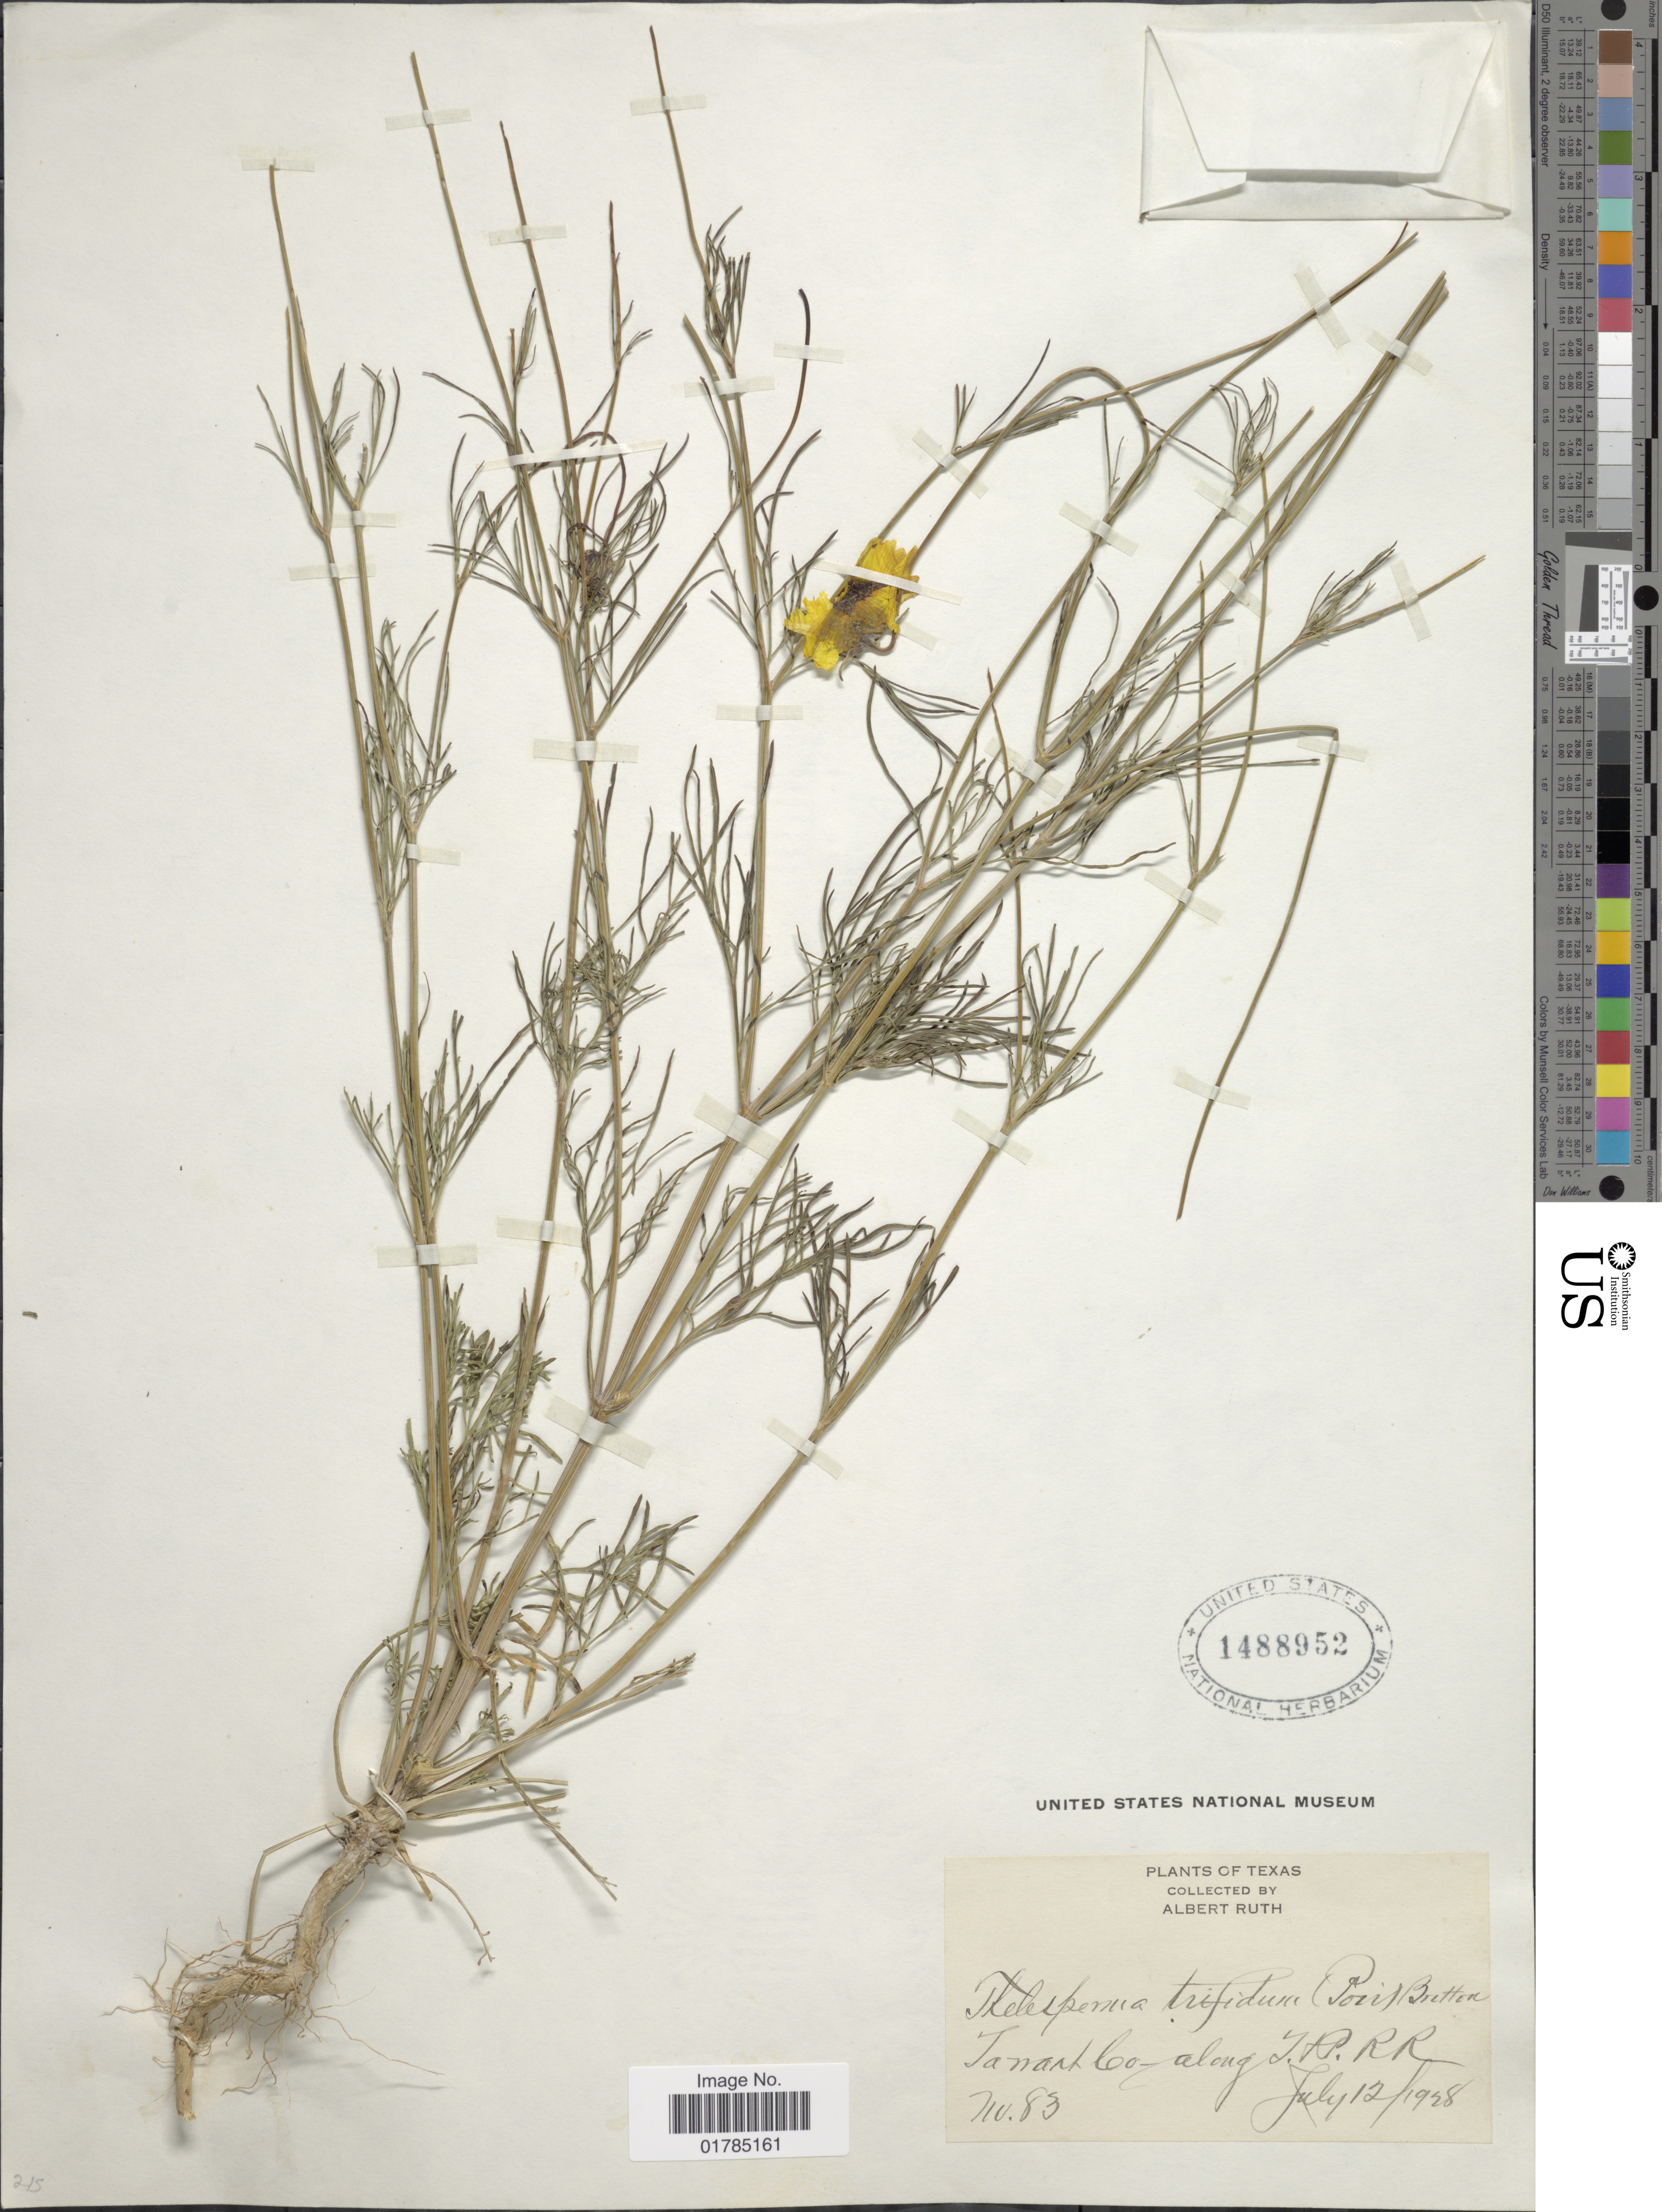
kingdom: Plantae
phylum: Tracheophyta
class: Magnoliopsida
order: Asterales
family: Asteraceae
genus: Thelesperma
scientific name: Thelesperma ambiguum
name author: A. Gray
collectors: A. Ruth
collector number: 83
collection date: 1928-07-12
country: United States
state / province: Texas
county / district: Tarrant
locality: Tarrant Co.- along T.+P. R.R. [Texas & Pacific railroad]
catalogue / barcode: US 1488952